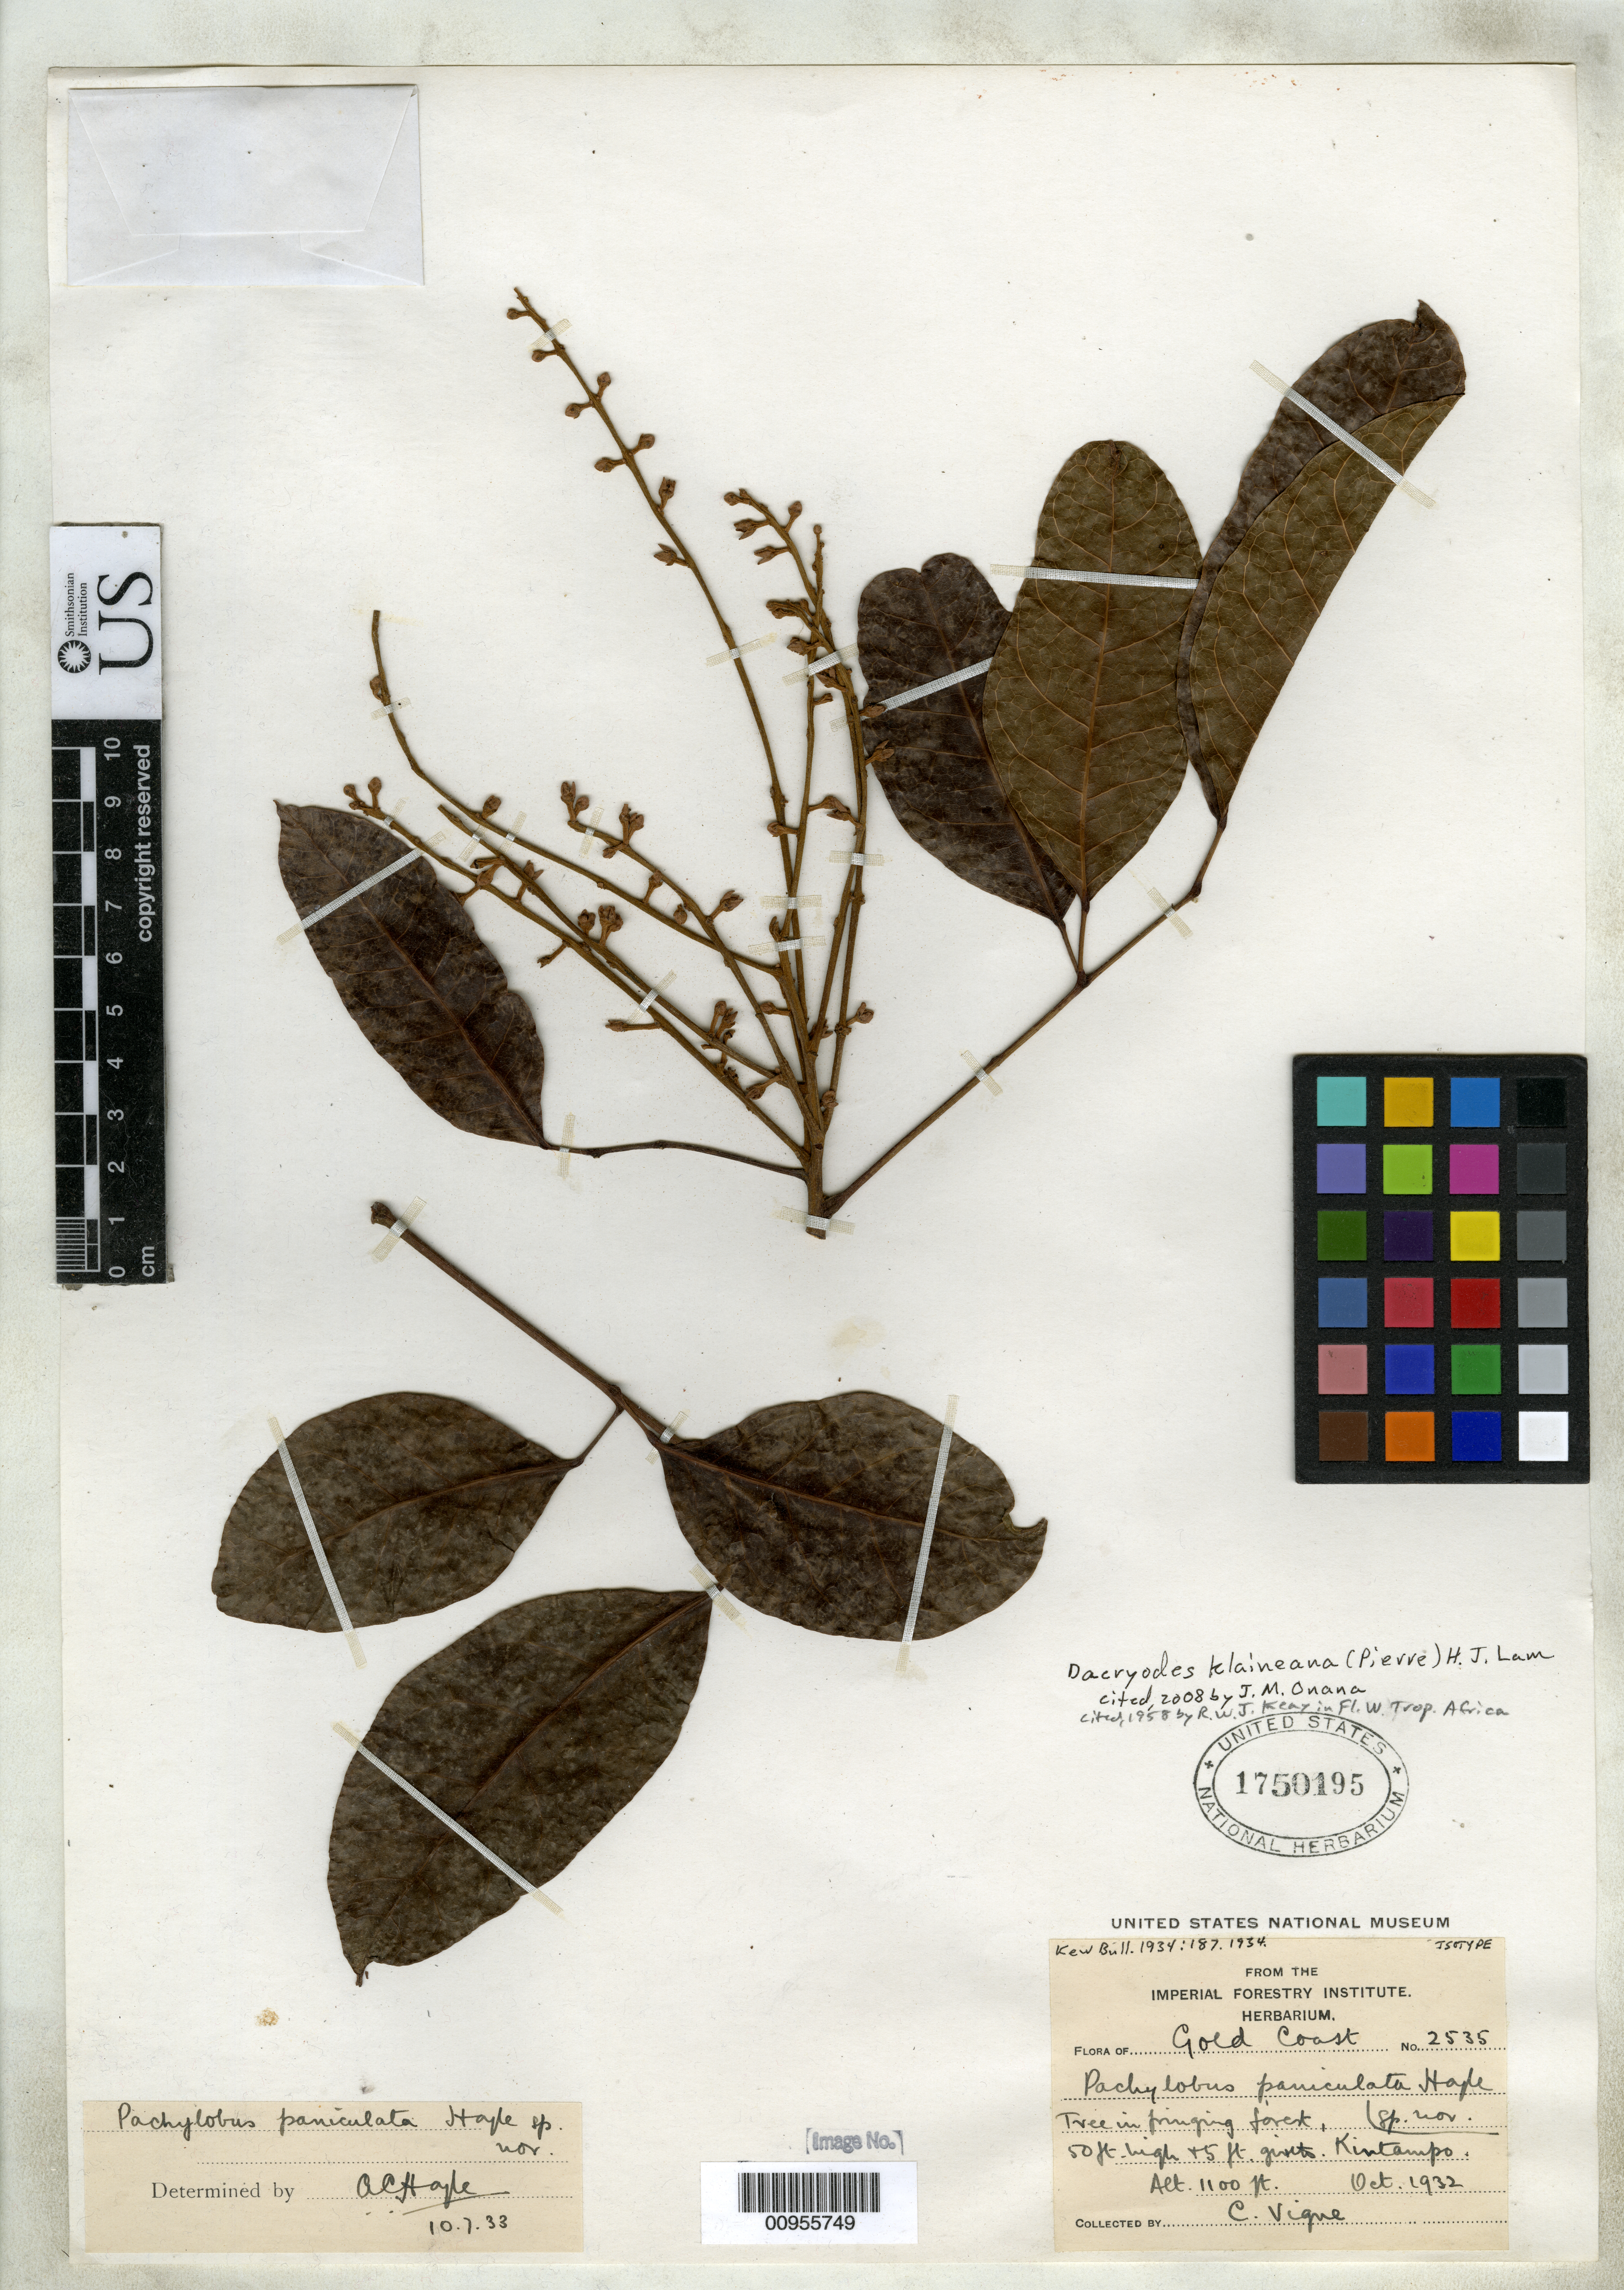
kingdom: Plantae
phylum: Tracheophyta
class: Magnoliopsida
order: Sapindales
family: Burseraceae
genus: Pachylobus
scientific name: Pachylobus paniculatus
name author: Hoyle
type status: Isotype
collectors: C. Vigne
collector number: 2535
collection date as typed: Oct 1932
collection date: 1932-10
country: Ghana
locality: Gold Coast, Kintampo.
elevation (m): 335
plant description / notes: Currently accepted name as cited by J.M. Onana, 2008.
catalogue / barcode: US 1750195